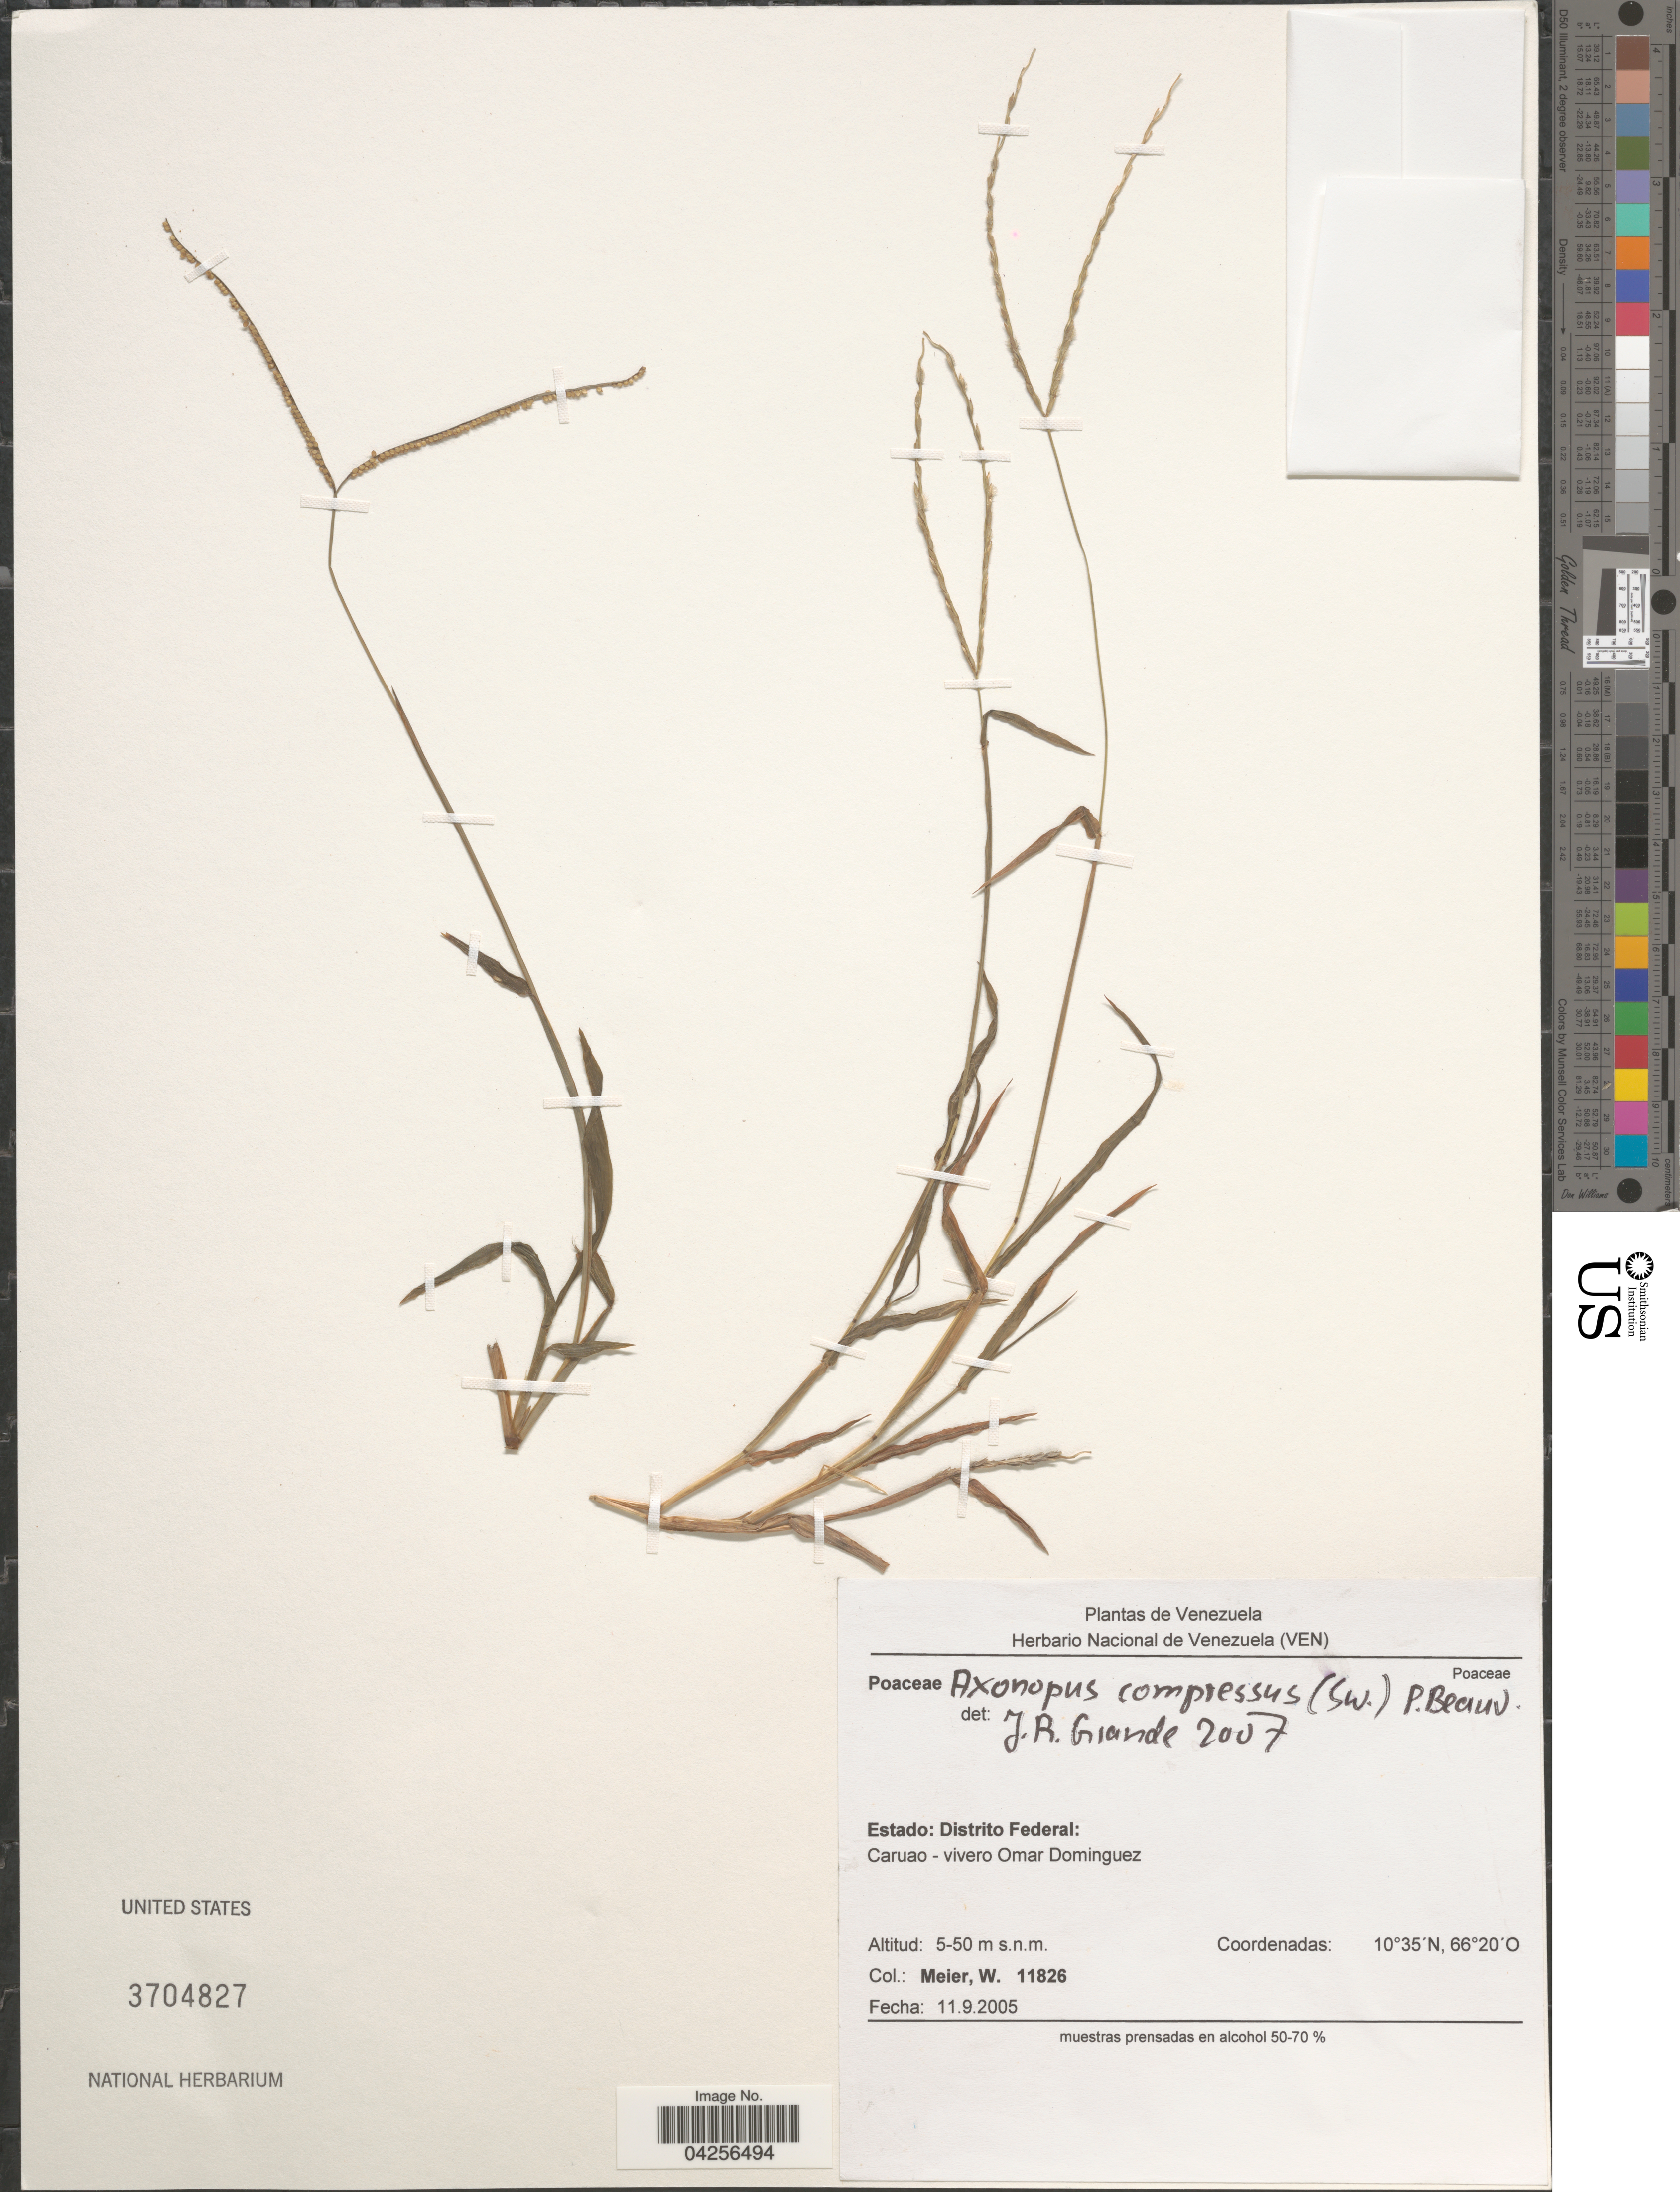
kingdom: Plantae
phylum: Tracheophyta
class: Liliopsida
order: Poales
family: Poaceae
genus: Axonopus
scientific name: Axonopus compressus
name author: (Sw.) P. Beauv.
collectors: W. Meier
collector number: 11826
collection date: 2005-09-11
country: Venezuela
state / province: Distrito Federal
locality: Caruao- vivero Omar Dominguez.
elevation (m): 5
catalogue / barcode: US 3704827